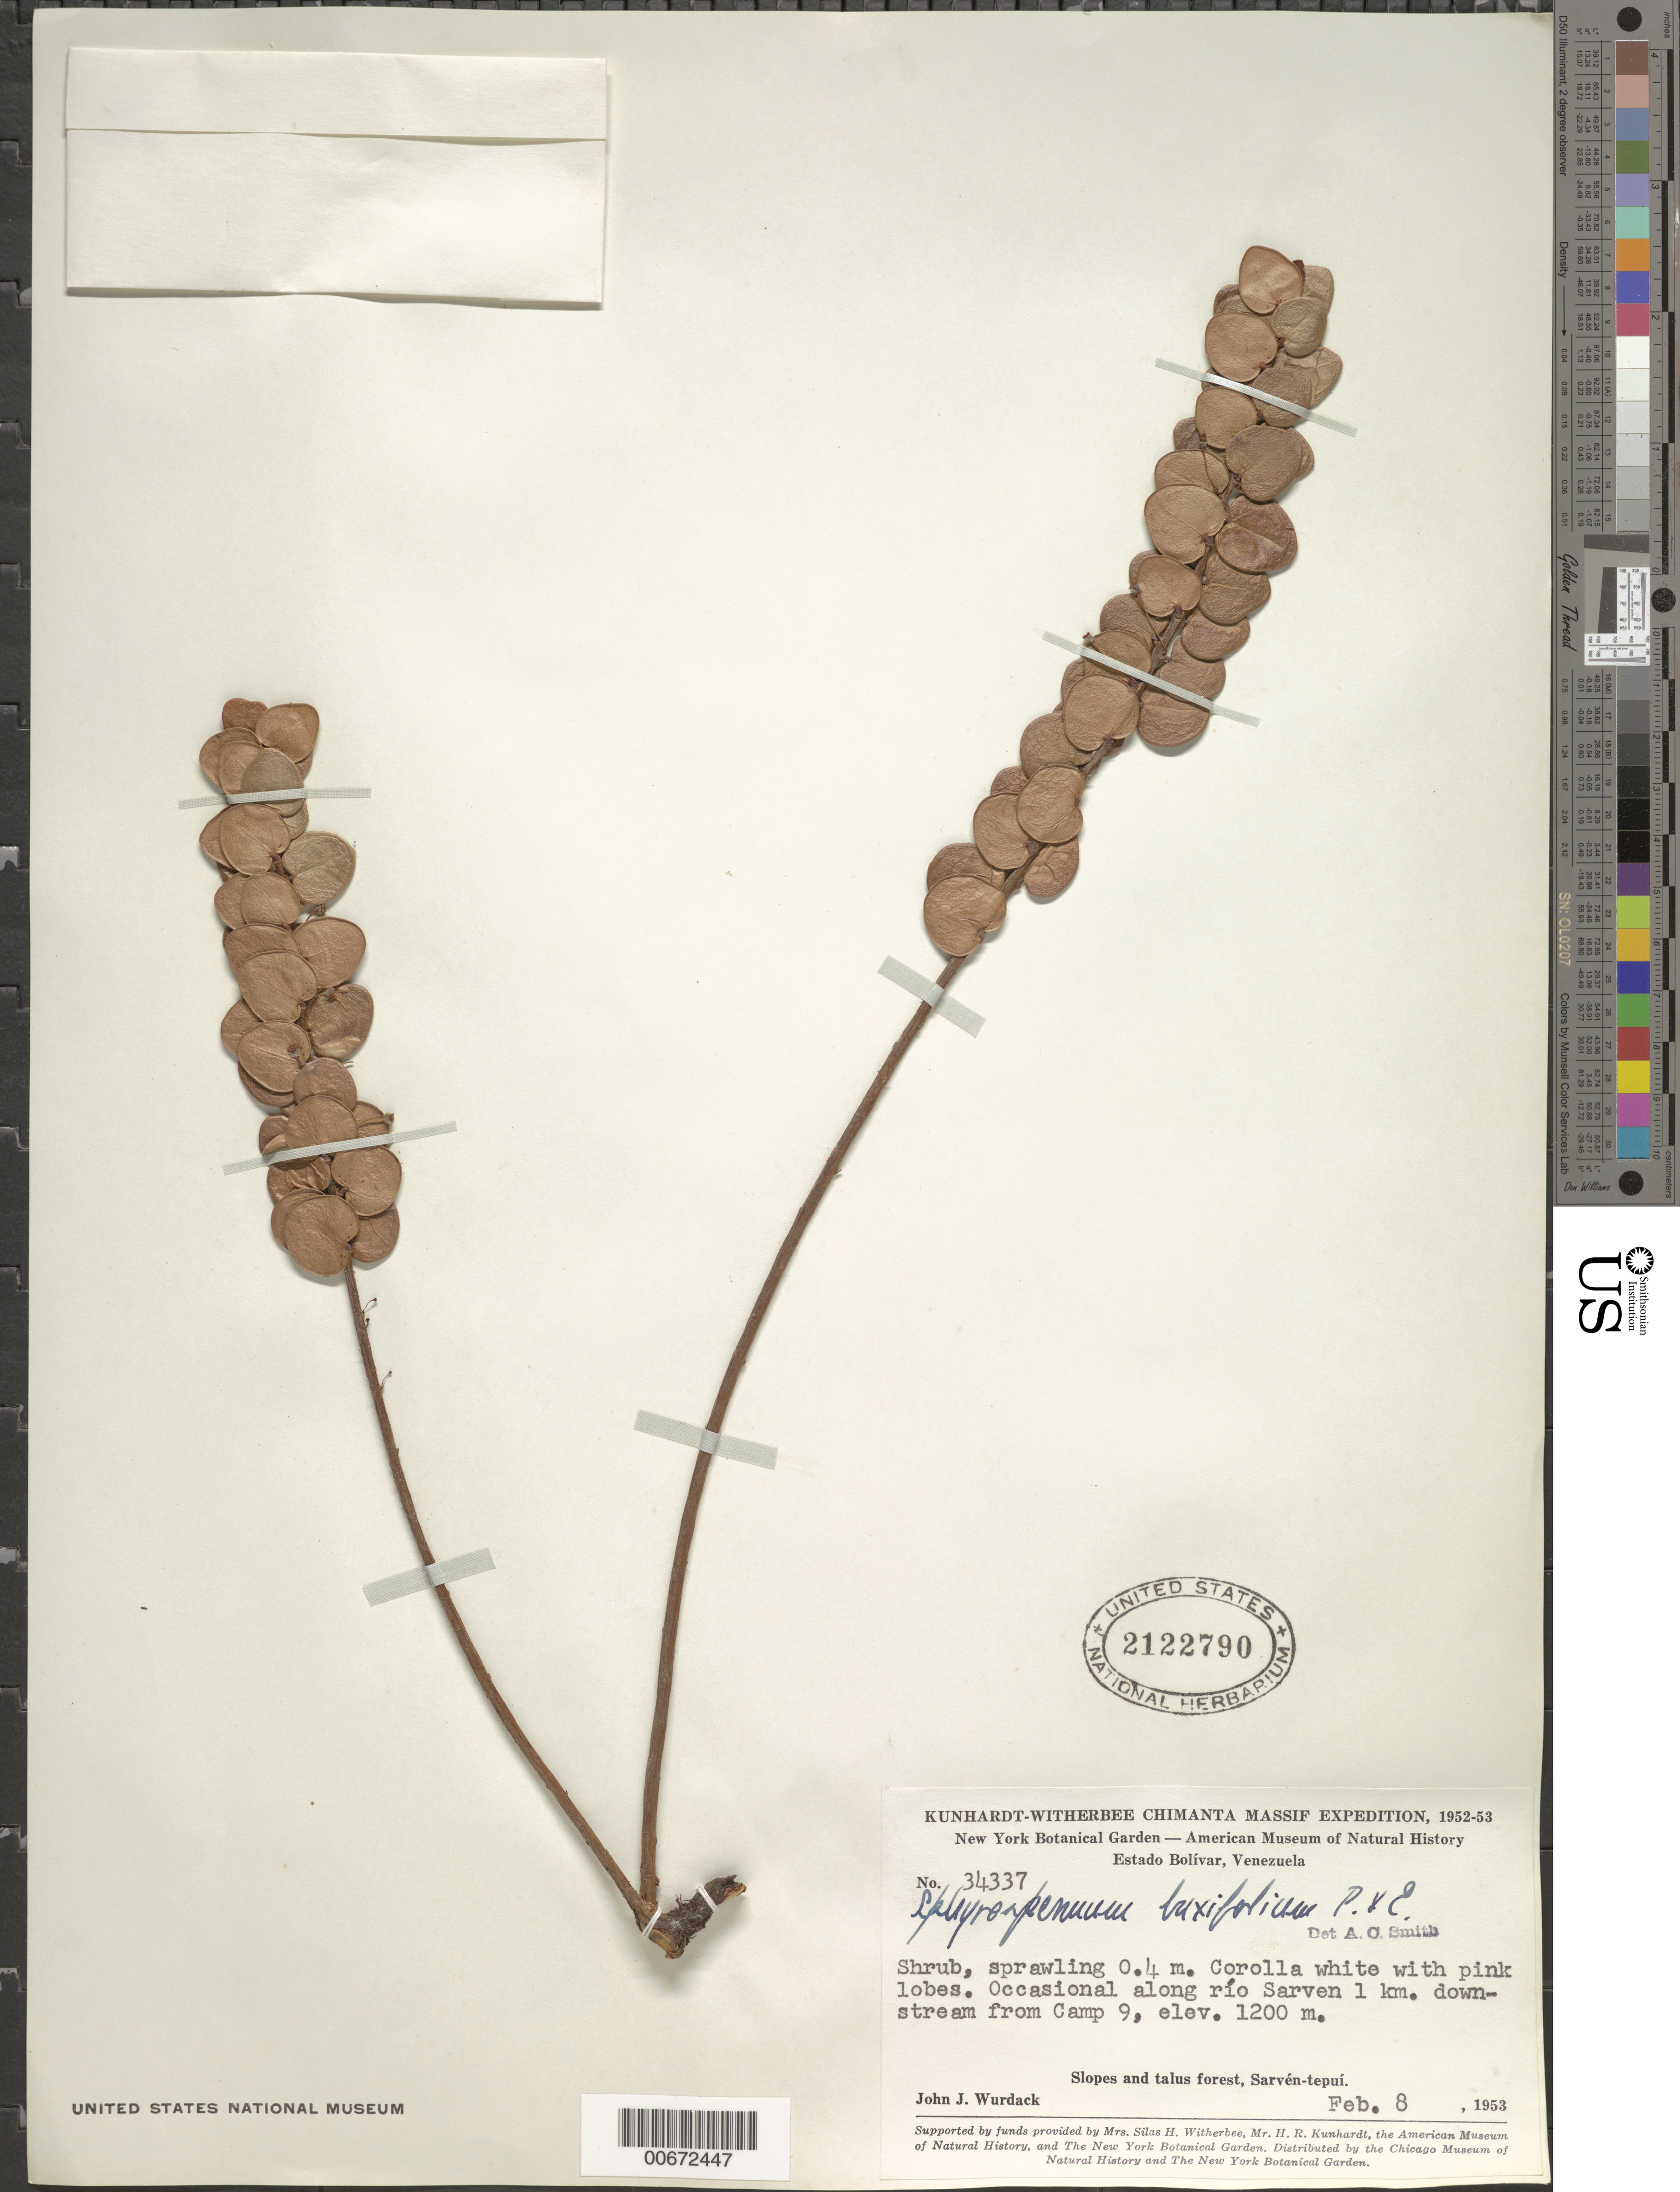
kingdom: Plantae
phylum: Tracheophyta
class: Magnoliopsida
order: Ericales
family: Ericaceae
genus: Sphyrospermum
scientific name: Sphyrospermum buxifolium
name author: Poepp. & Endl.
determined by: Smith, A. C.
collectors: J. J. Wurdack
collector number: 34337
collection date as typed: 8-Feb-53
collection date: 1953-02-08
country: Venezuela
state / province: Bolívar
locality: Río Sarrén, downstream for 1 km from camp 9, Sarven-Tepuí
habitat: Slopes and talus forest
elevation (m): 1200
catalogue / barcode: US 2122790